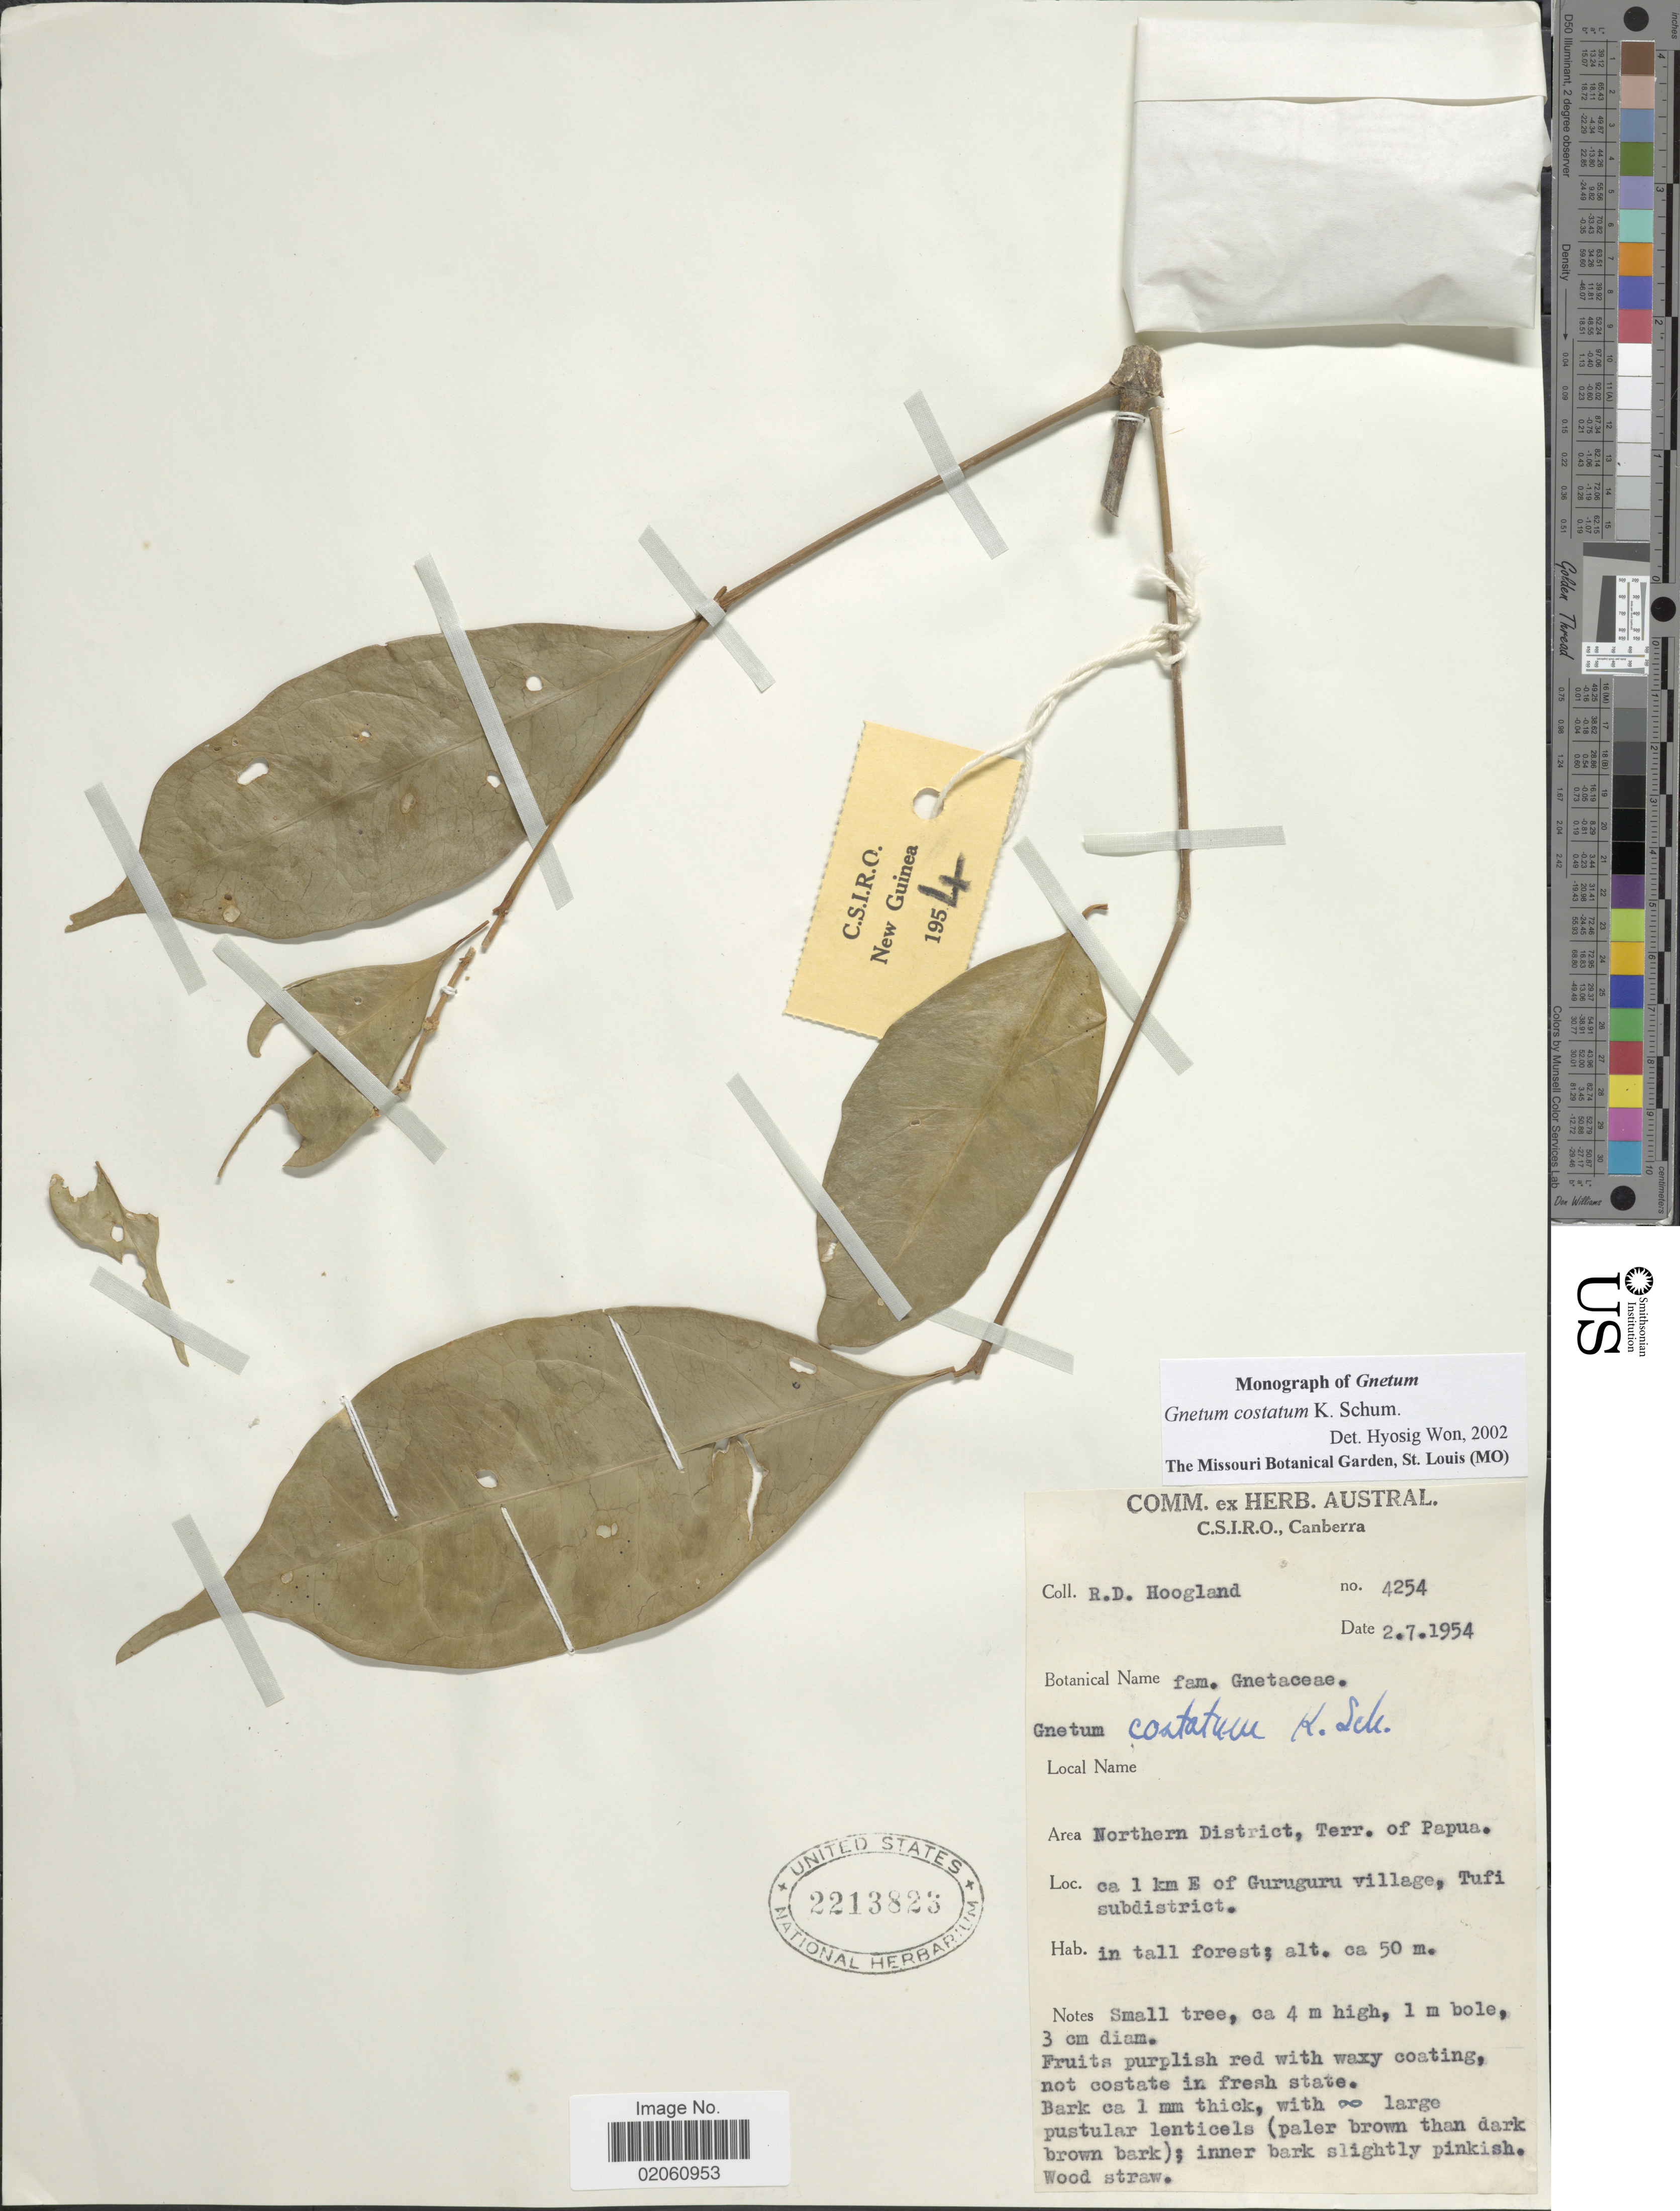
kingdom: Plantae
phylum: Tracheophyta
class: Gnetopsida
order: Gnetales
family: Gnetaceae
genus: Gnetum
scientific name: Gnetum costatum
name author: K. Schum.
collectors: R. D. Hoogland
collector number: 4254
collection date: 1954-07-02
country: Papua New Guinea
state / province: Northern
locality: Area Northern District, Terr. of Papua, ca 1 km E of Guruguru village, Tufi subdistrict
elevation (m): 50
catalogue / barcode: US 2213823